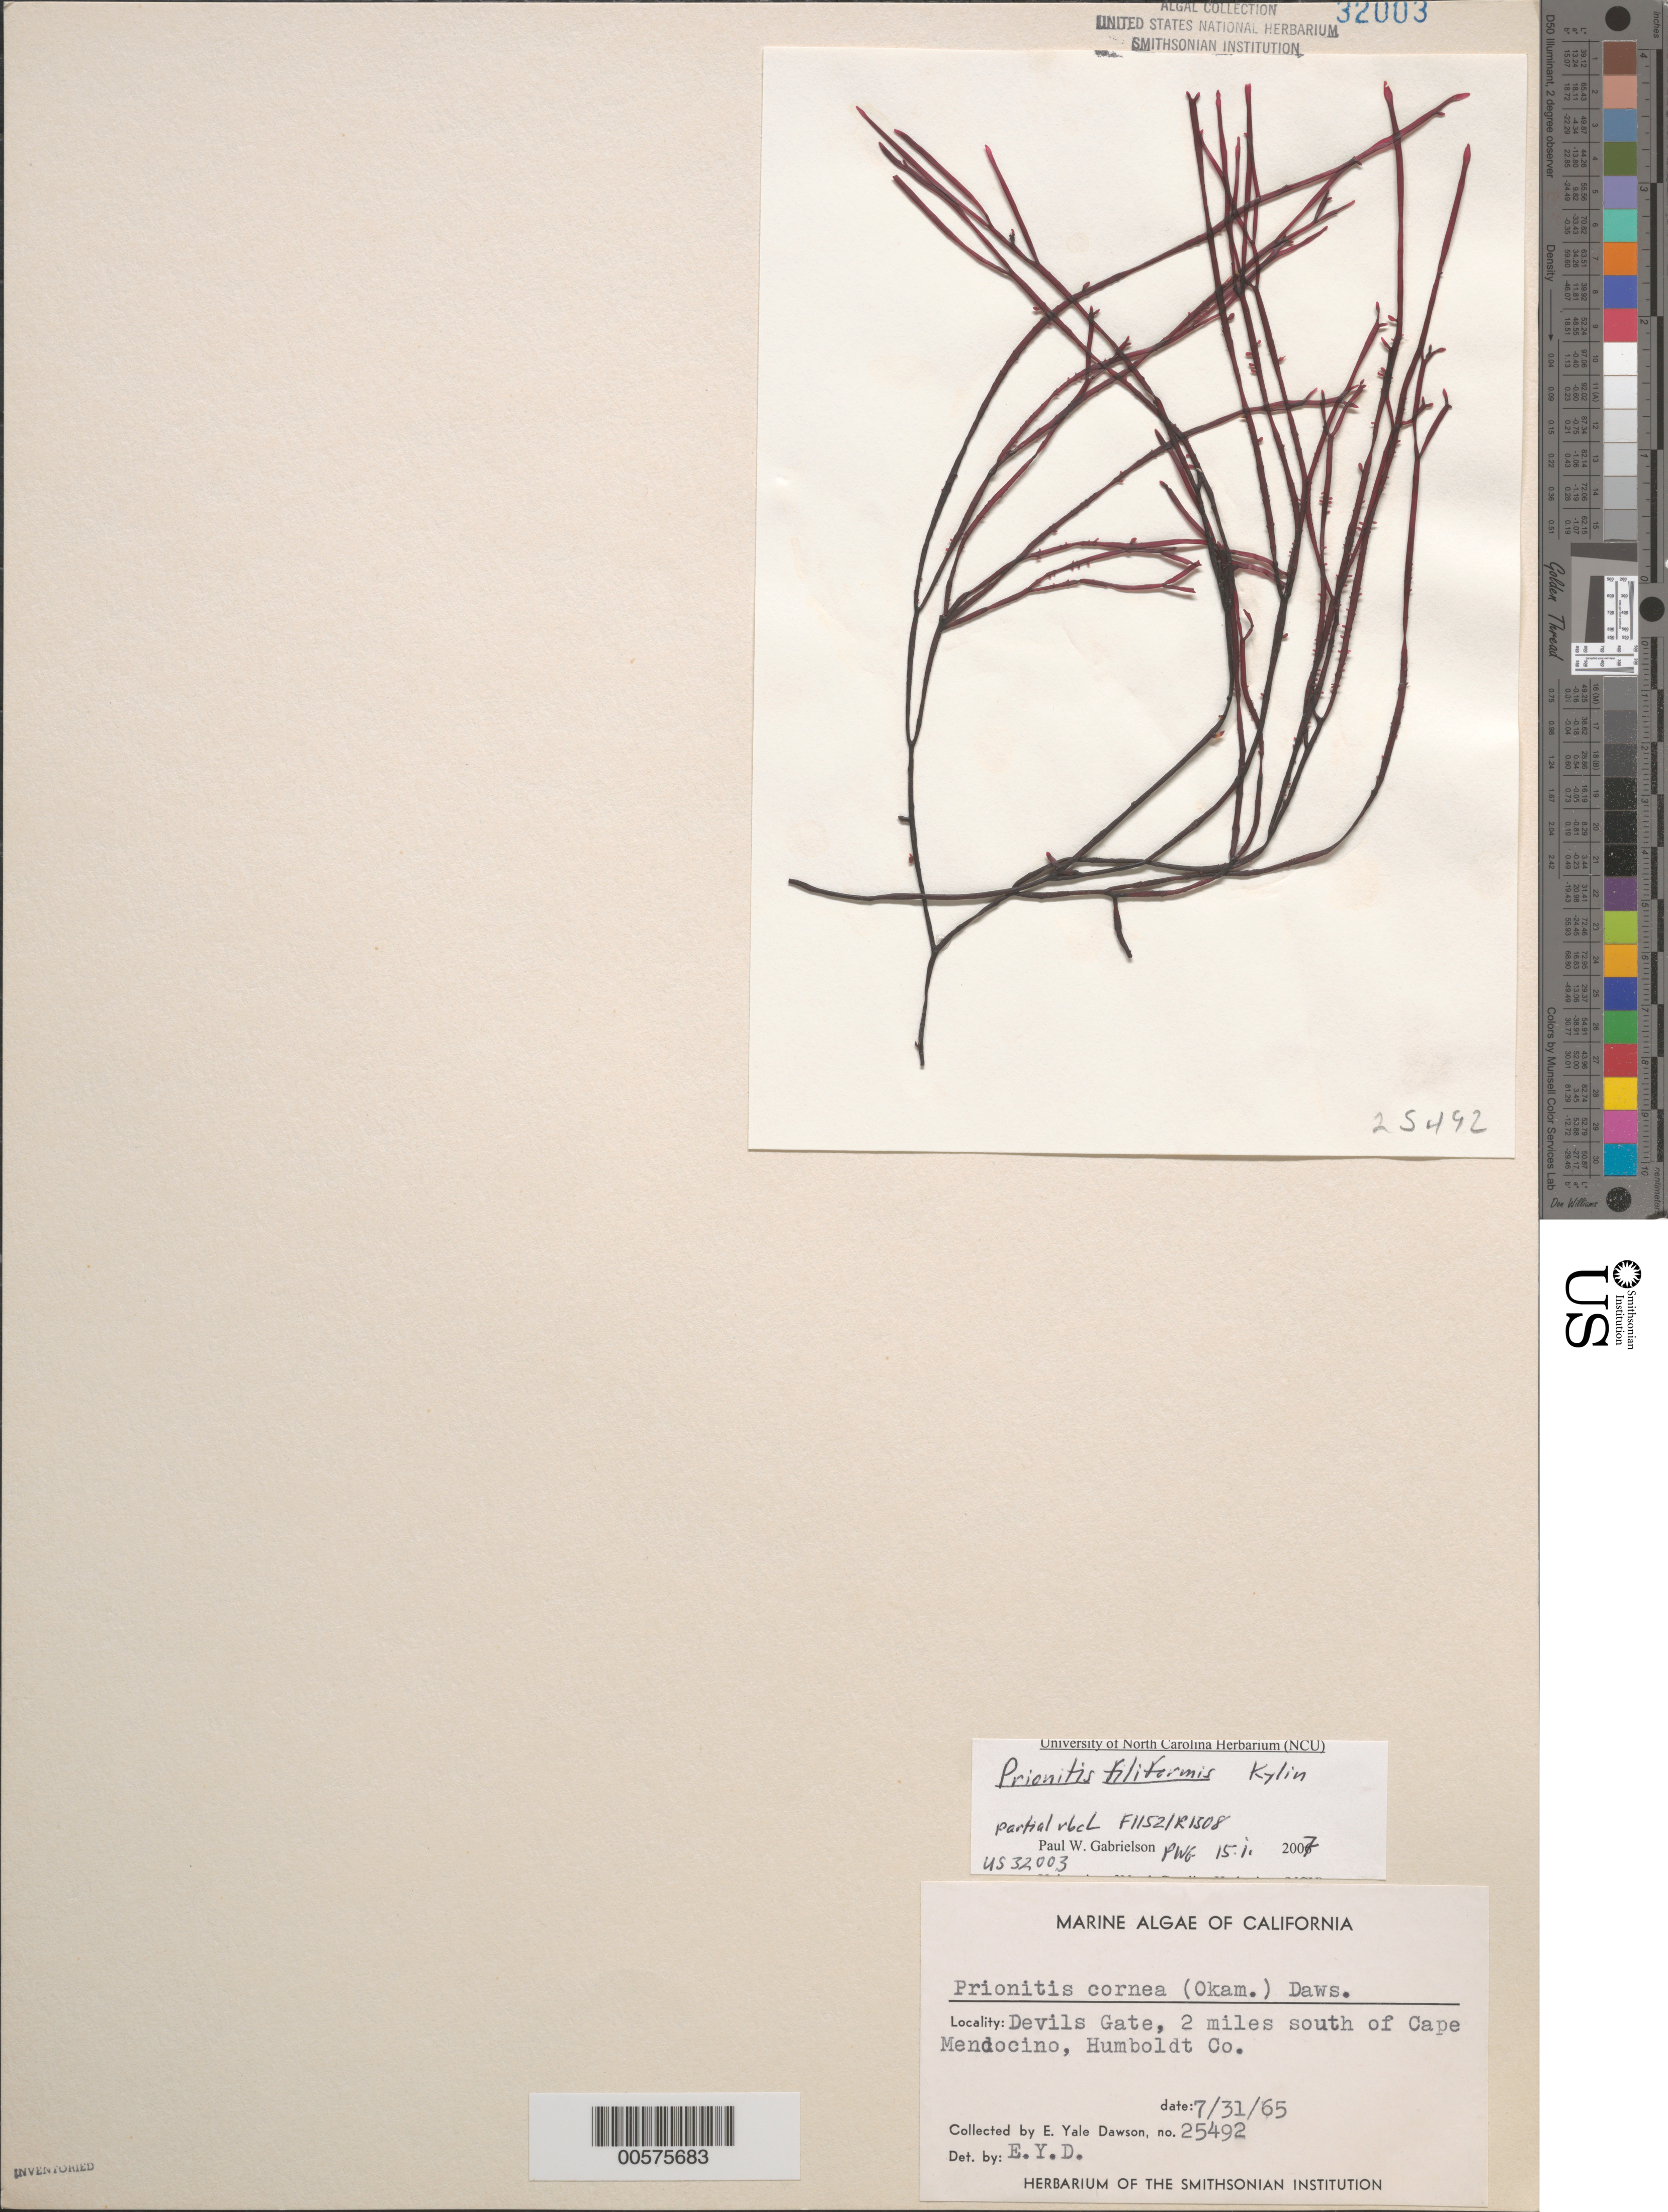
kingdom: Plantae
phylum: Rhodophyta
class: Florideophyceae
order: Halymeniales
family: Halymeniaceae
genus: Prionitis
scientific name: Prionitis filiformis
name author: Kylin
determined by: Gabrielson, P. W.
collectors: E. Y. Dawson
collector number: EYD 25492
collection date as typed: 31 Jul 1965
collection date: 1965-07-31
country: United States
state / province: California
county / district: Humboldt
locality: Devils Gate, 2 miles south of Cape Mendocino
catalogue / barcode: US 32003